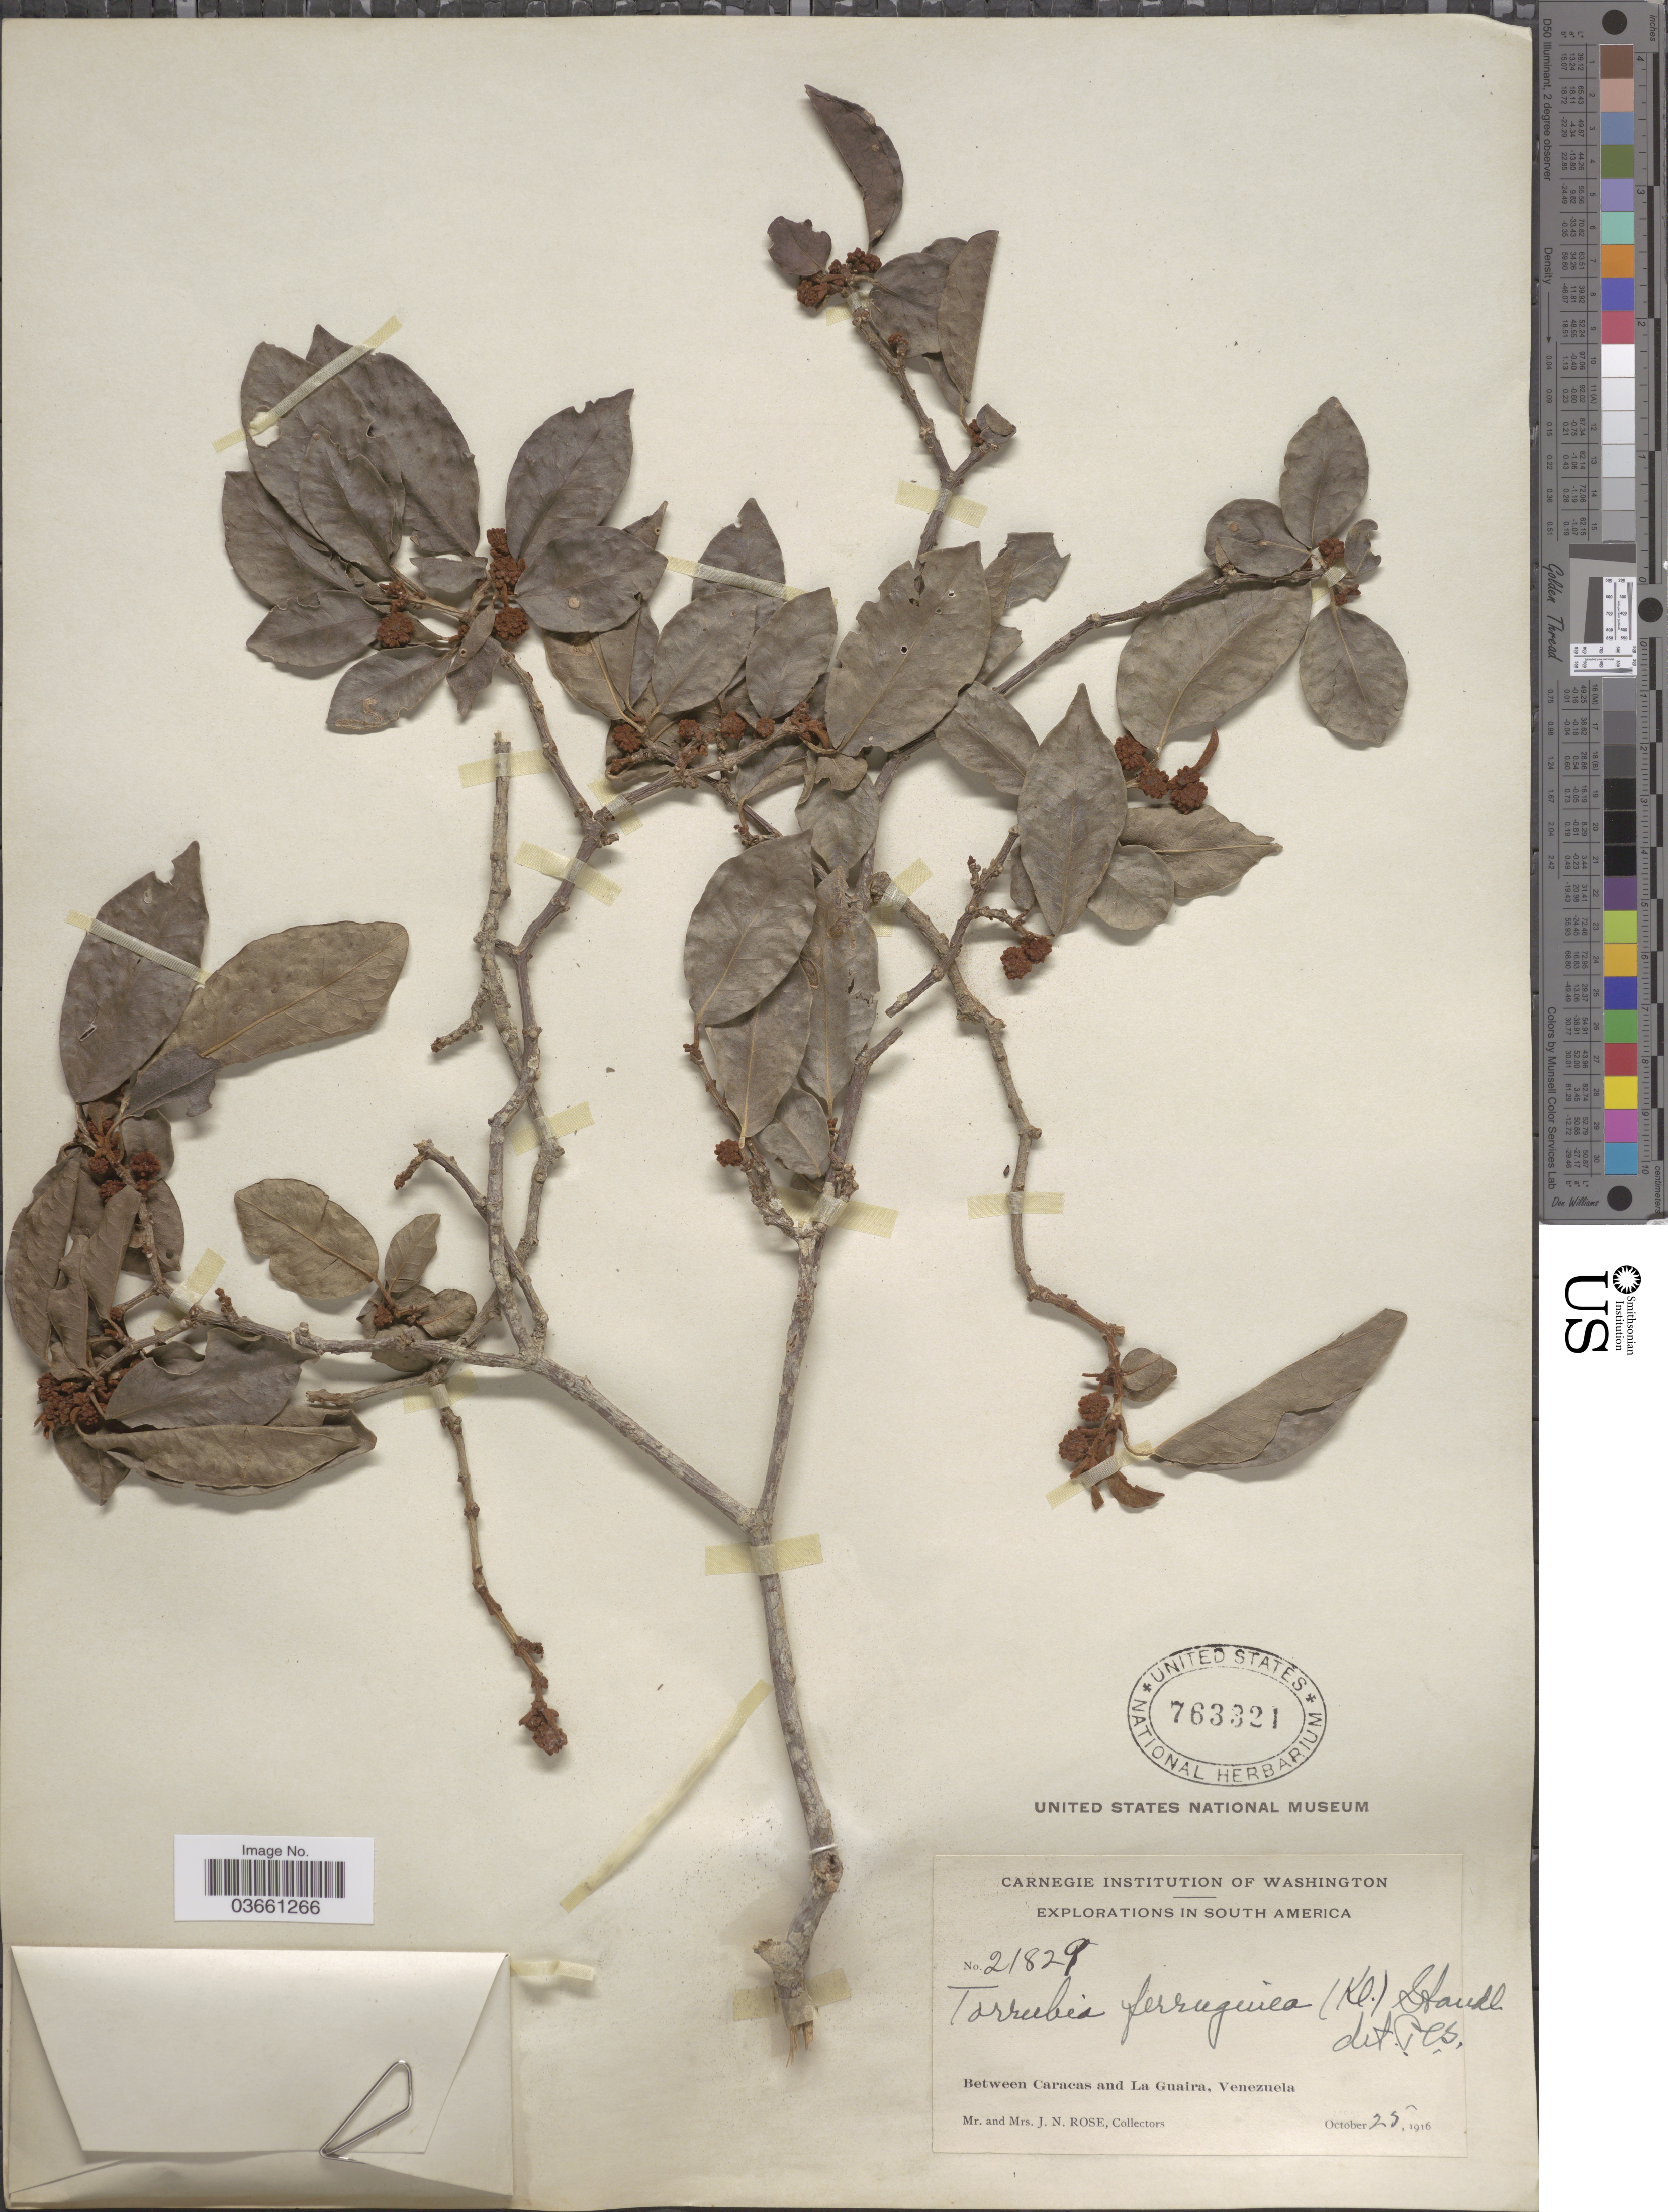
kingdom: Plantae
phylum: Tracheophyta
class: Magnoliopsida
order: Caryophyllales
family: Nyctaginaceae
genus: Guapira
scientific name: Guapira ferruginea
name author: (Klotzsch ex Choisy) Lundell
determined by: Strong, Mark T., (BOT), Smithsonian Institution - National Museum of Natural History (UNITED STATES)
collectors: J. N. Rose & L. B. Rose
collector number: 21829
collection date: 1916-10-25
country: Venezuela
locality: Between Caracas and La Guaira.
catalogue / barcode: US 763321